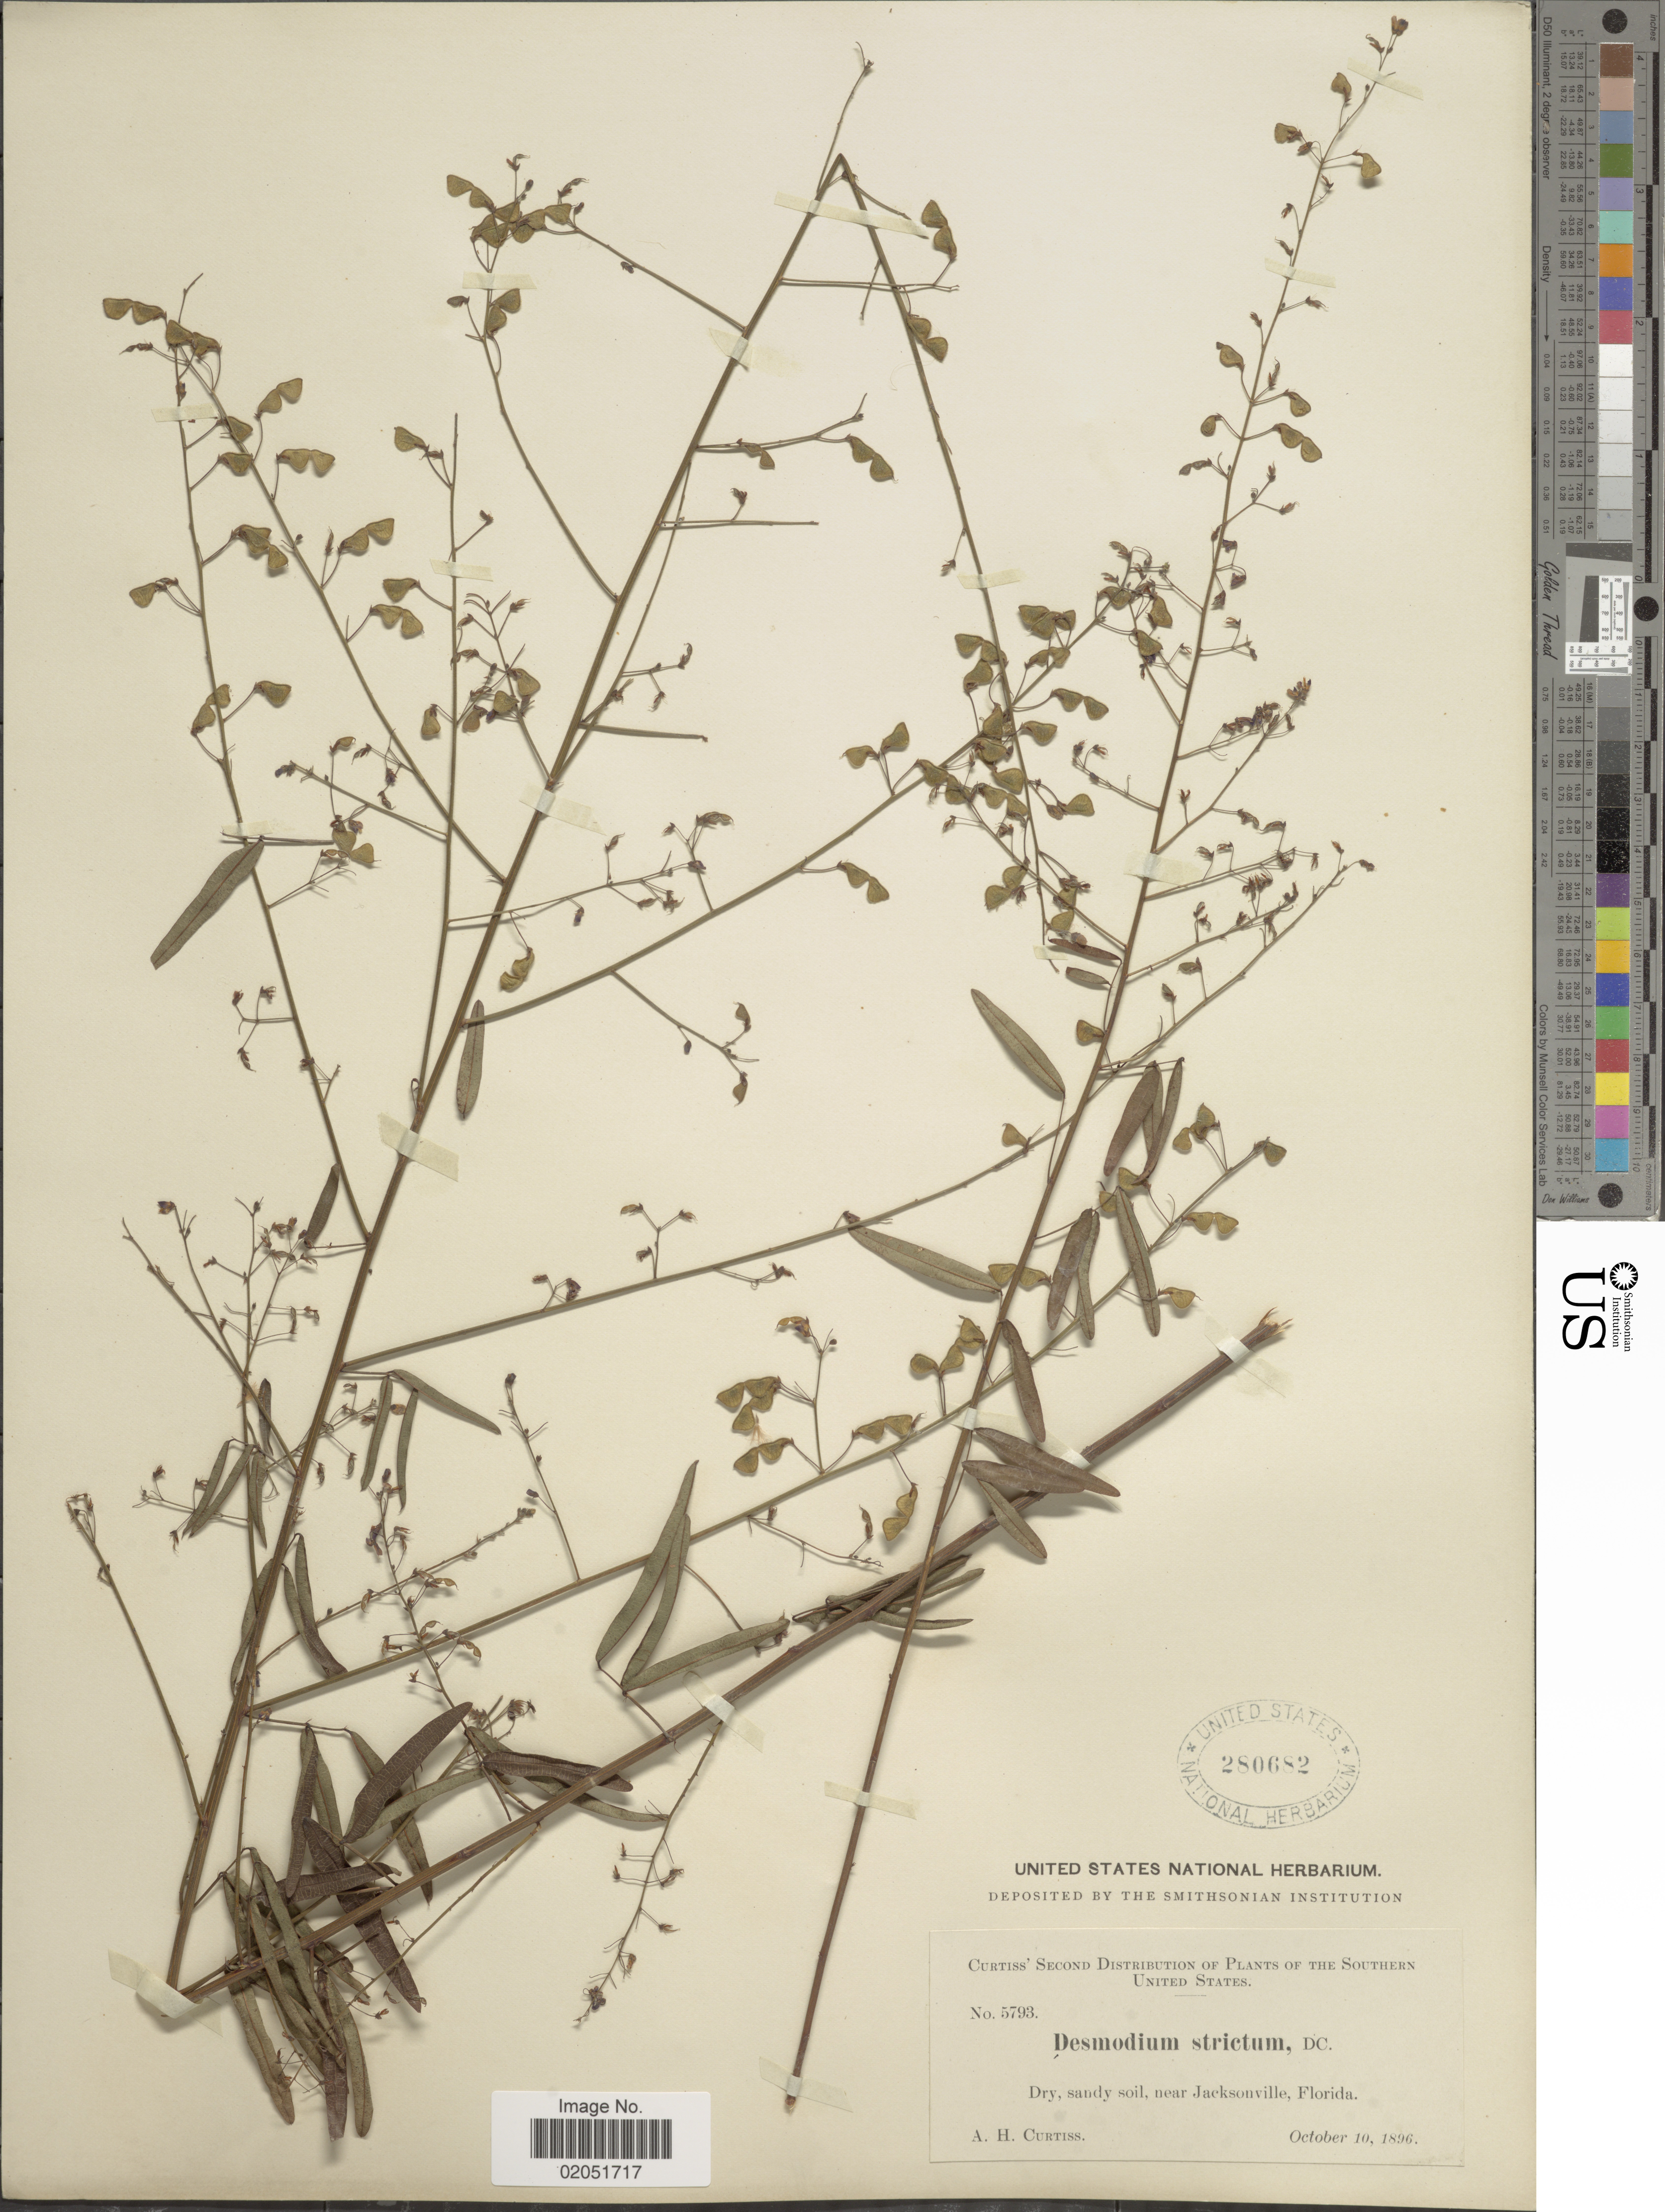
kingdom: Plantae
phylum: Tracheophyta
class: Magnoliopsida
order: Fabales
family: Fabaceae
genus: Desmodium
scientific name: Desmodium strictum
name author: (Pursh) DC.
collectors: A. H. Curtiss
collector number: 5793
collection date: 1896-10-10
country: United States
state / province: Florida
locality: Dry, sandy soil, near Jacksonville, Florida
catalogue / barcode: US 280682